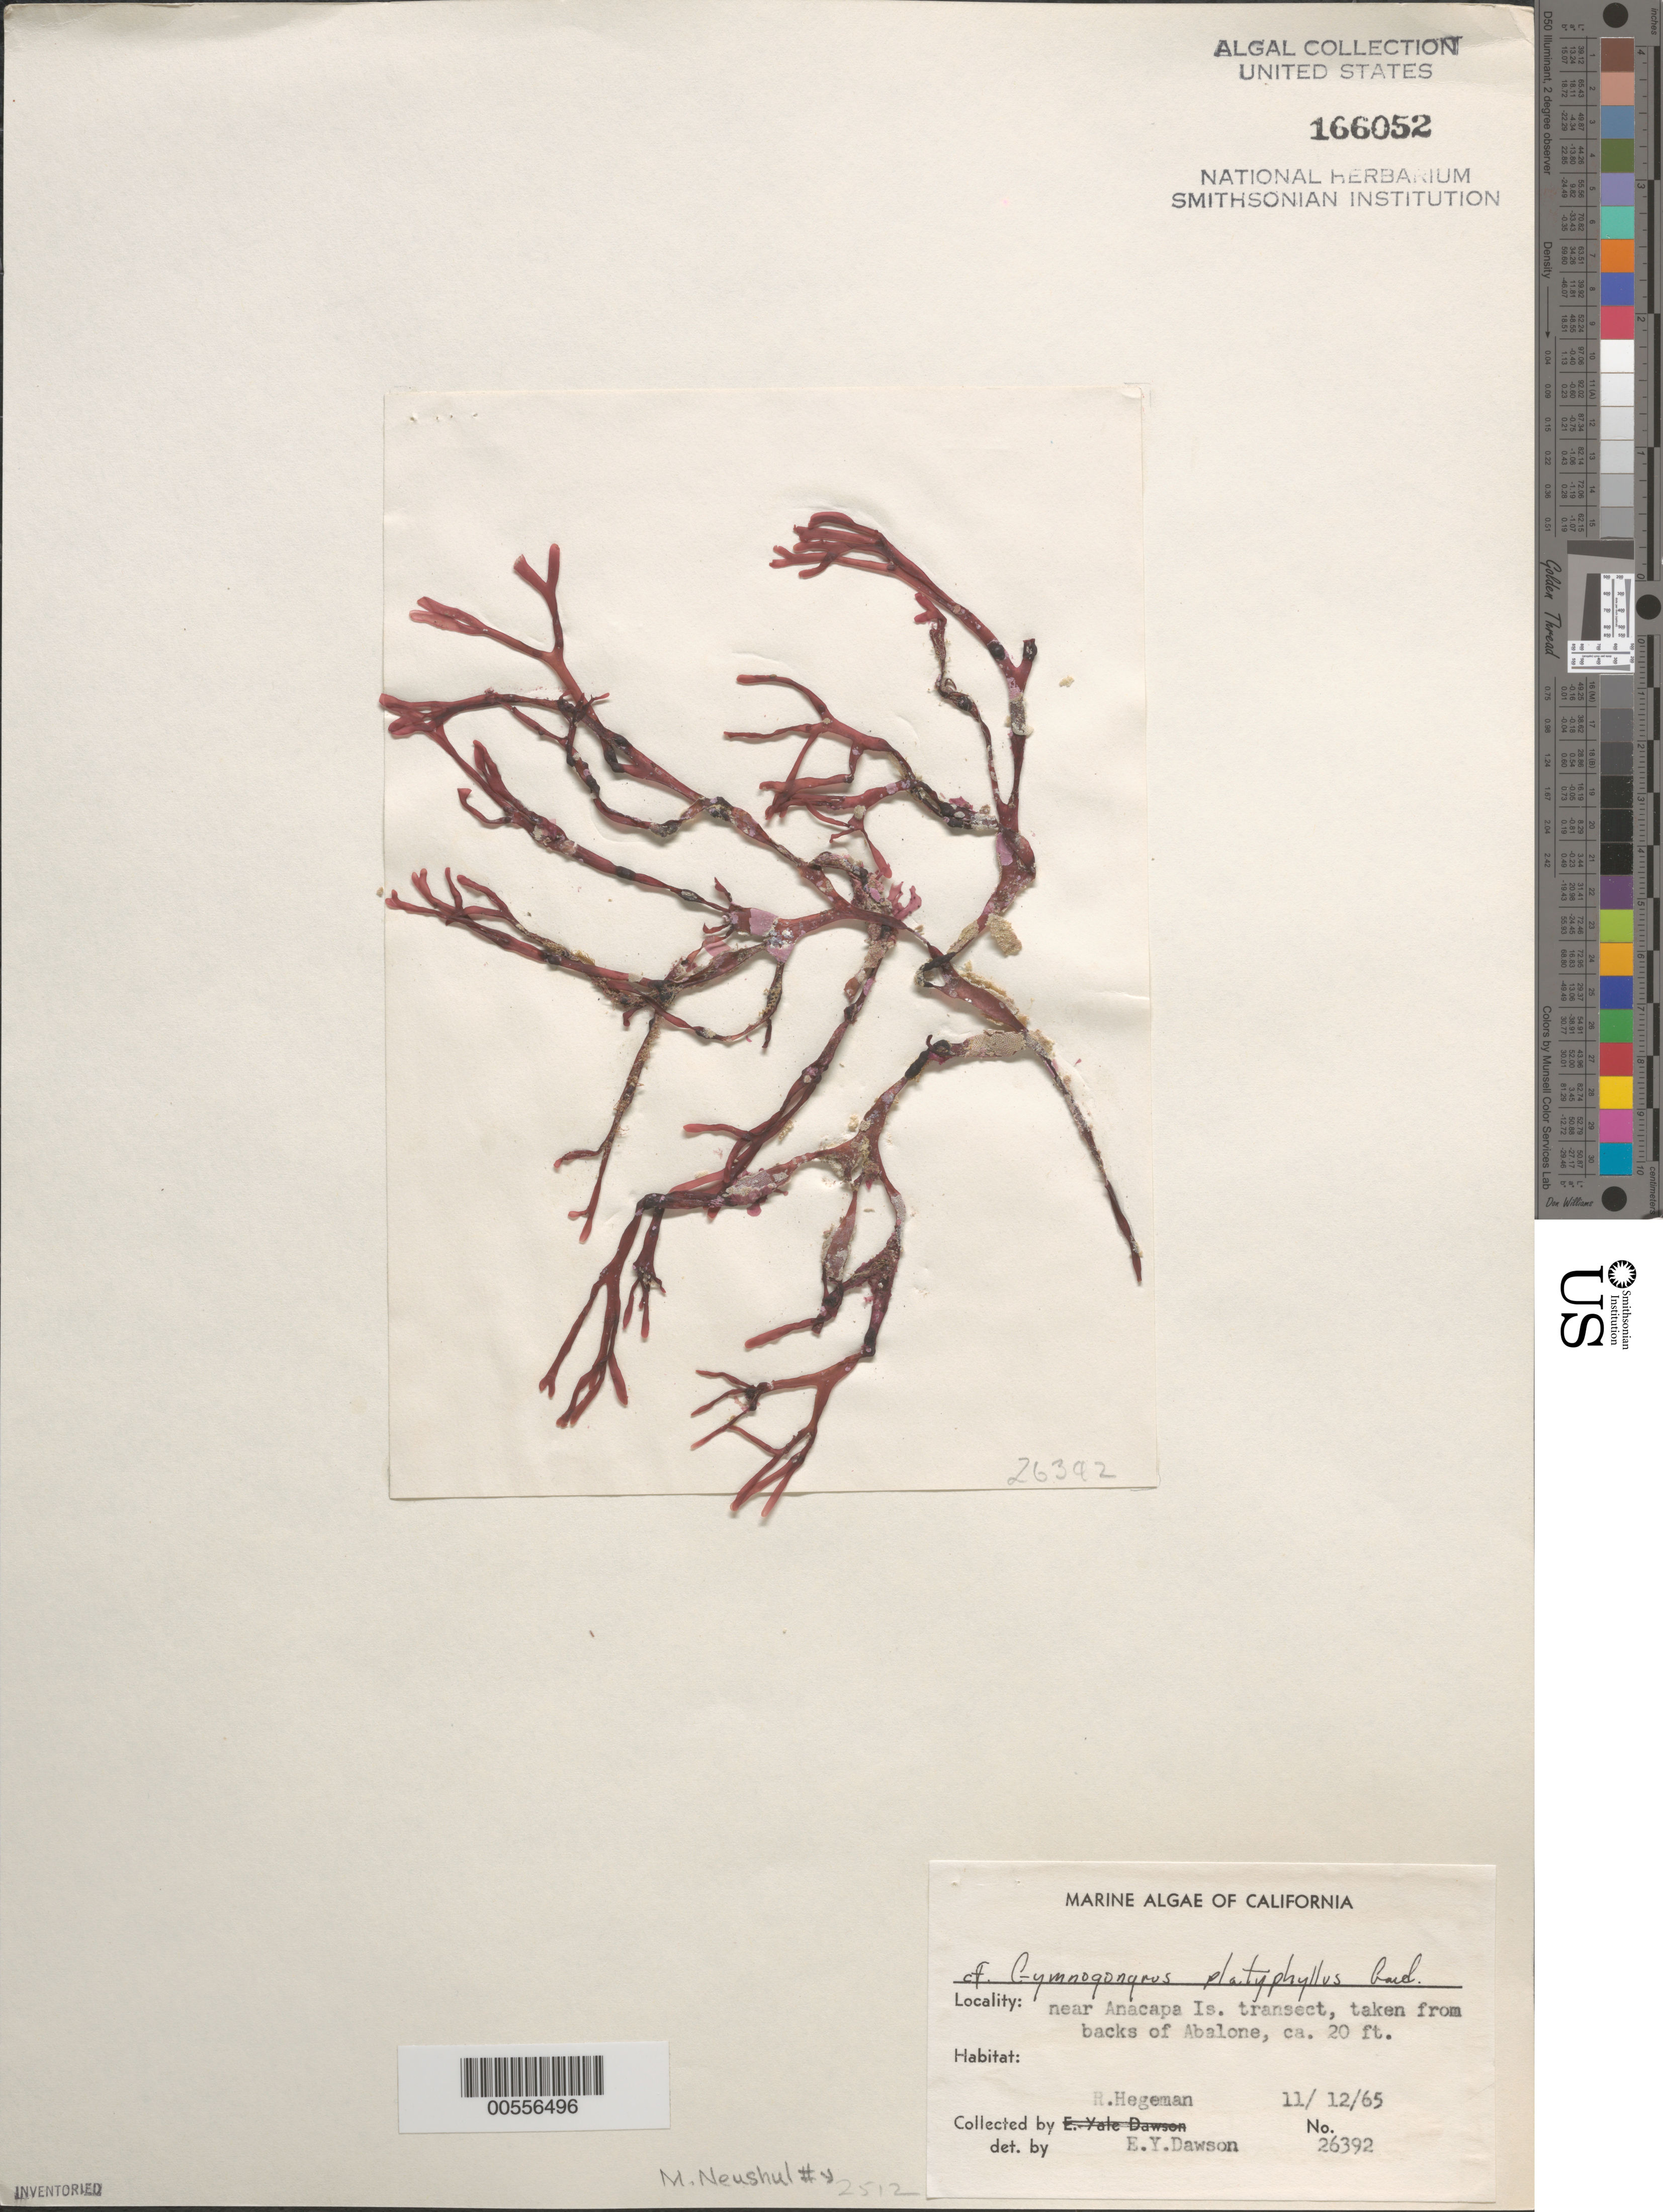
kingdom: Plantae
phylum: Rhodophyta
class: Florideophyceae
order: Gigartinales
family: Phyllophoraceae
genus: Gymnogongrus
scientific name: Gymnogongrus platyphyllus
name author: N.L. Gardner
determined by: Dawson, E. Y.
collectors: R. Hegeman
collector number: Neushul 2512 & EYD 26392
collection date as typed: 12 Nov 1965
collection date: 1965-11-12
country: United States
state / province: California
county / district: Ventura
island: Anacapa Island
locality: Near the island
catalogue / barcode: US 166052